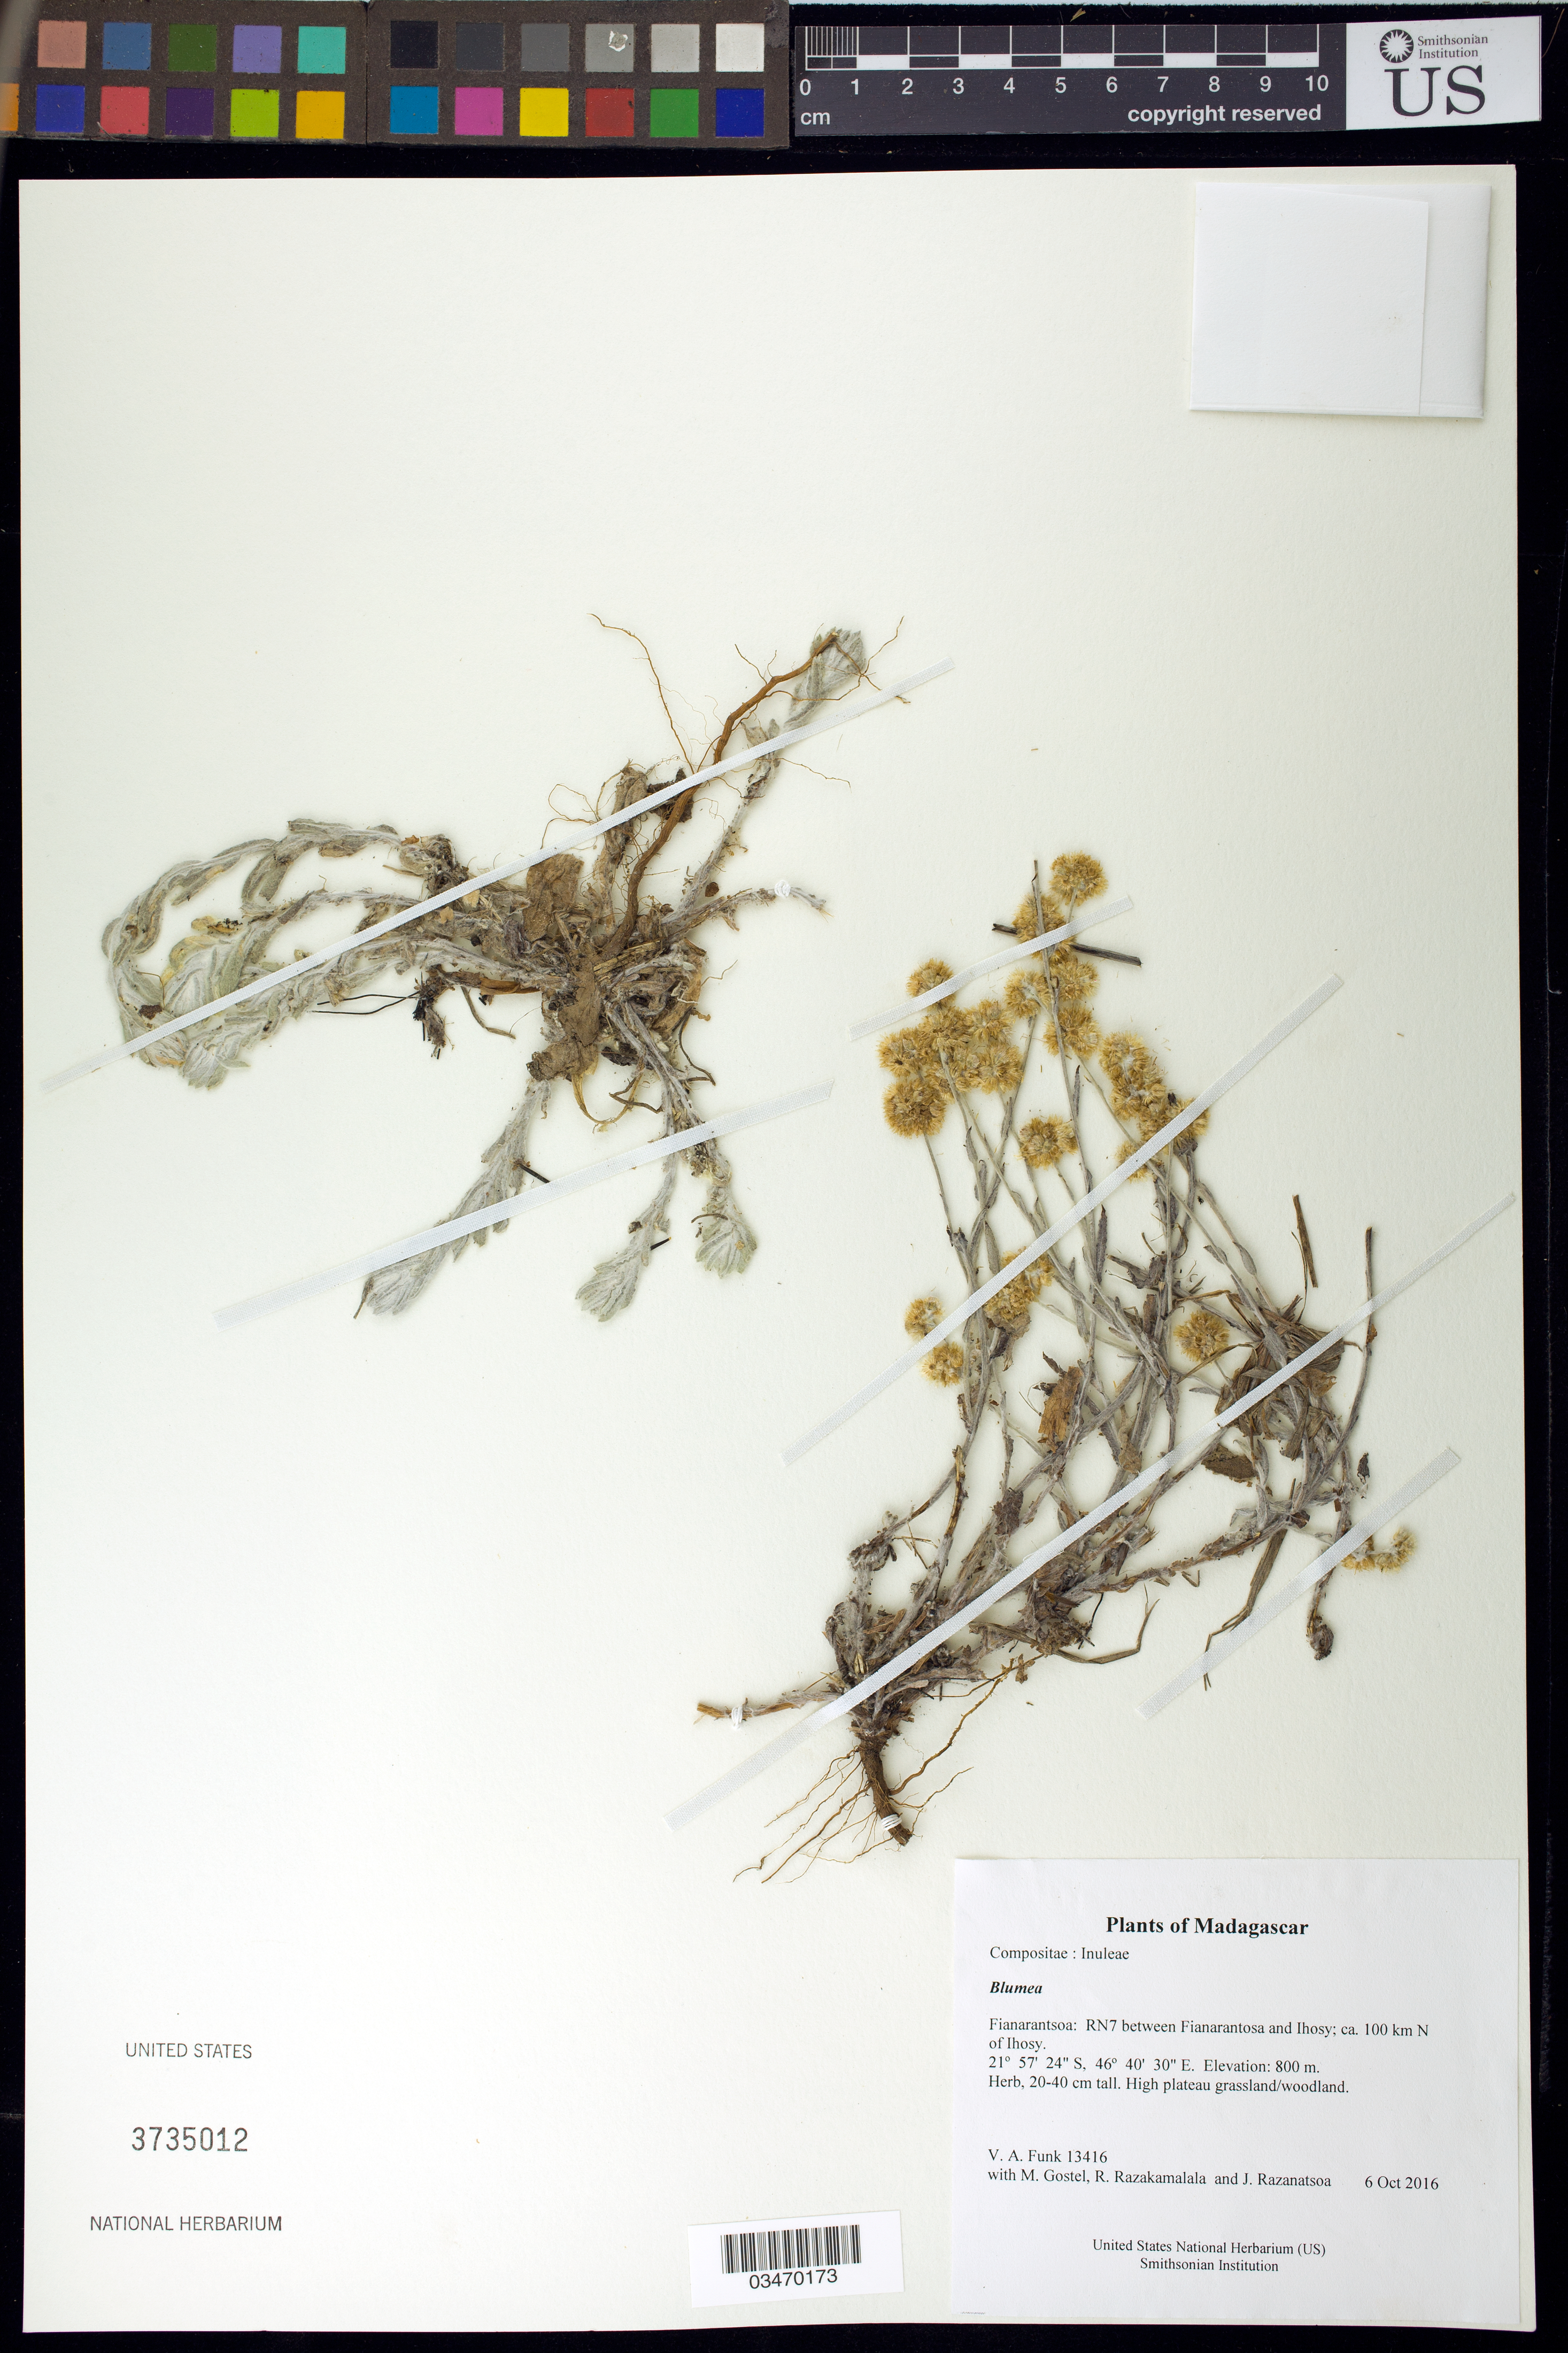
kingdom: Plantae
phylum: Tracheophyta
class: Magnoliopsida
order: Asterales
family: Asteraceae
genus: Blumea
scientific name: Blumea sp.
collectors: M. R. Gostel, R. Razakamalala & J. Razanatsoa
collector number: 13416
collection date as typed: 6 Oct 2016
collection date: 2016-10-06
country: Madagascar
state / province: Haute Matsiatra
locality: RN7 between Fianarantosa and Ihosy; ca. 100 km N of Ihosy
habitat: High plateau grassland/woodland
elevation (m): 800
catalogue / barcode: US 3735012